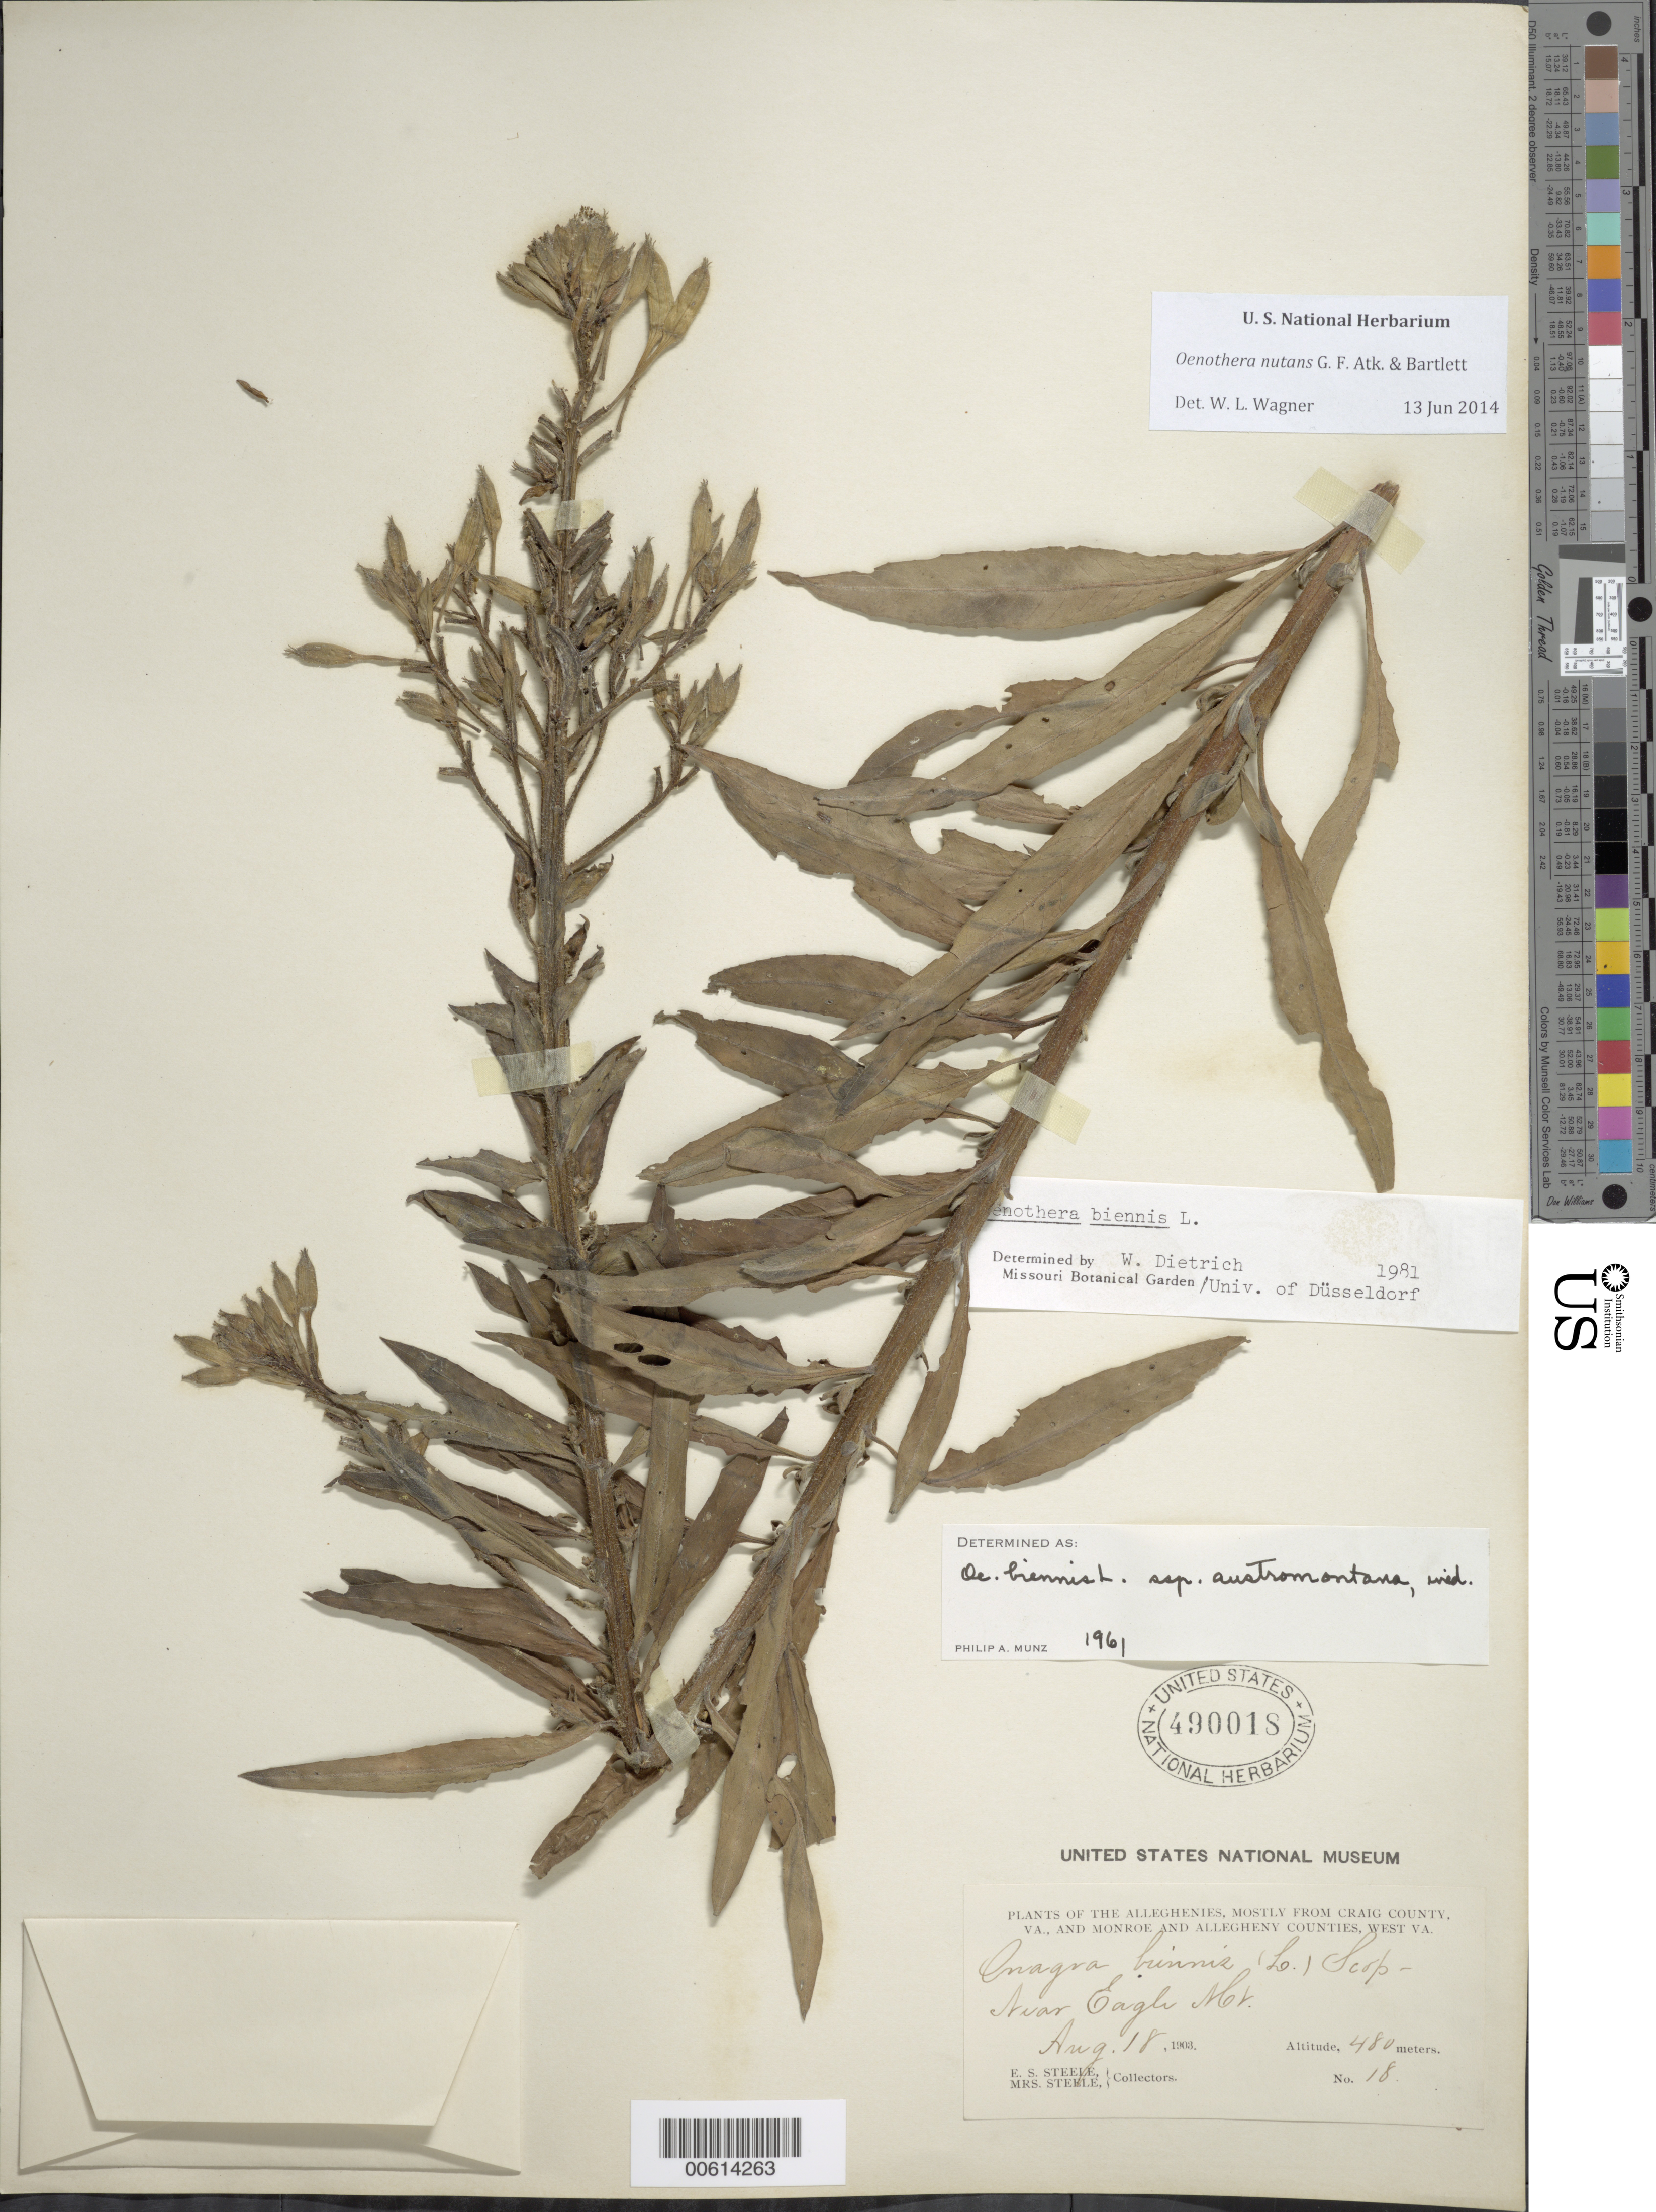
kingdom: Plantae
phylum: Tracheophyta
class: Magnoliopsida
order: Myrtales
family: Onagraceae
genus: Oenothera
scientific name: Oenothera nutans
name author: G.F. Atk. & Bartlett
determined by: Wagner, W. L., (BOT), Smithsonian Institution - National Museum of Natural History (UNITED STATES)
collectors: E. Steele & Mrs. E. S. Steele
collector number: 18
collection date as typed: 18 Aug 1903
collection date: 1903-08-18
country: United States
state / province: West Virginia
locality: Near Eagle Mt.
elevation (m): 480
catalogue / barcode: US 490018